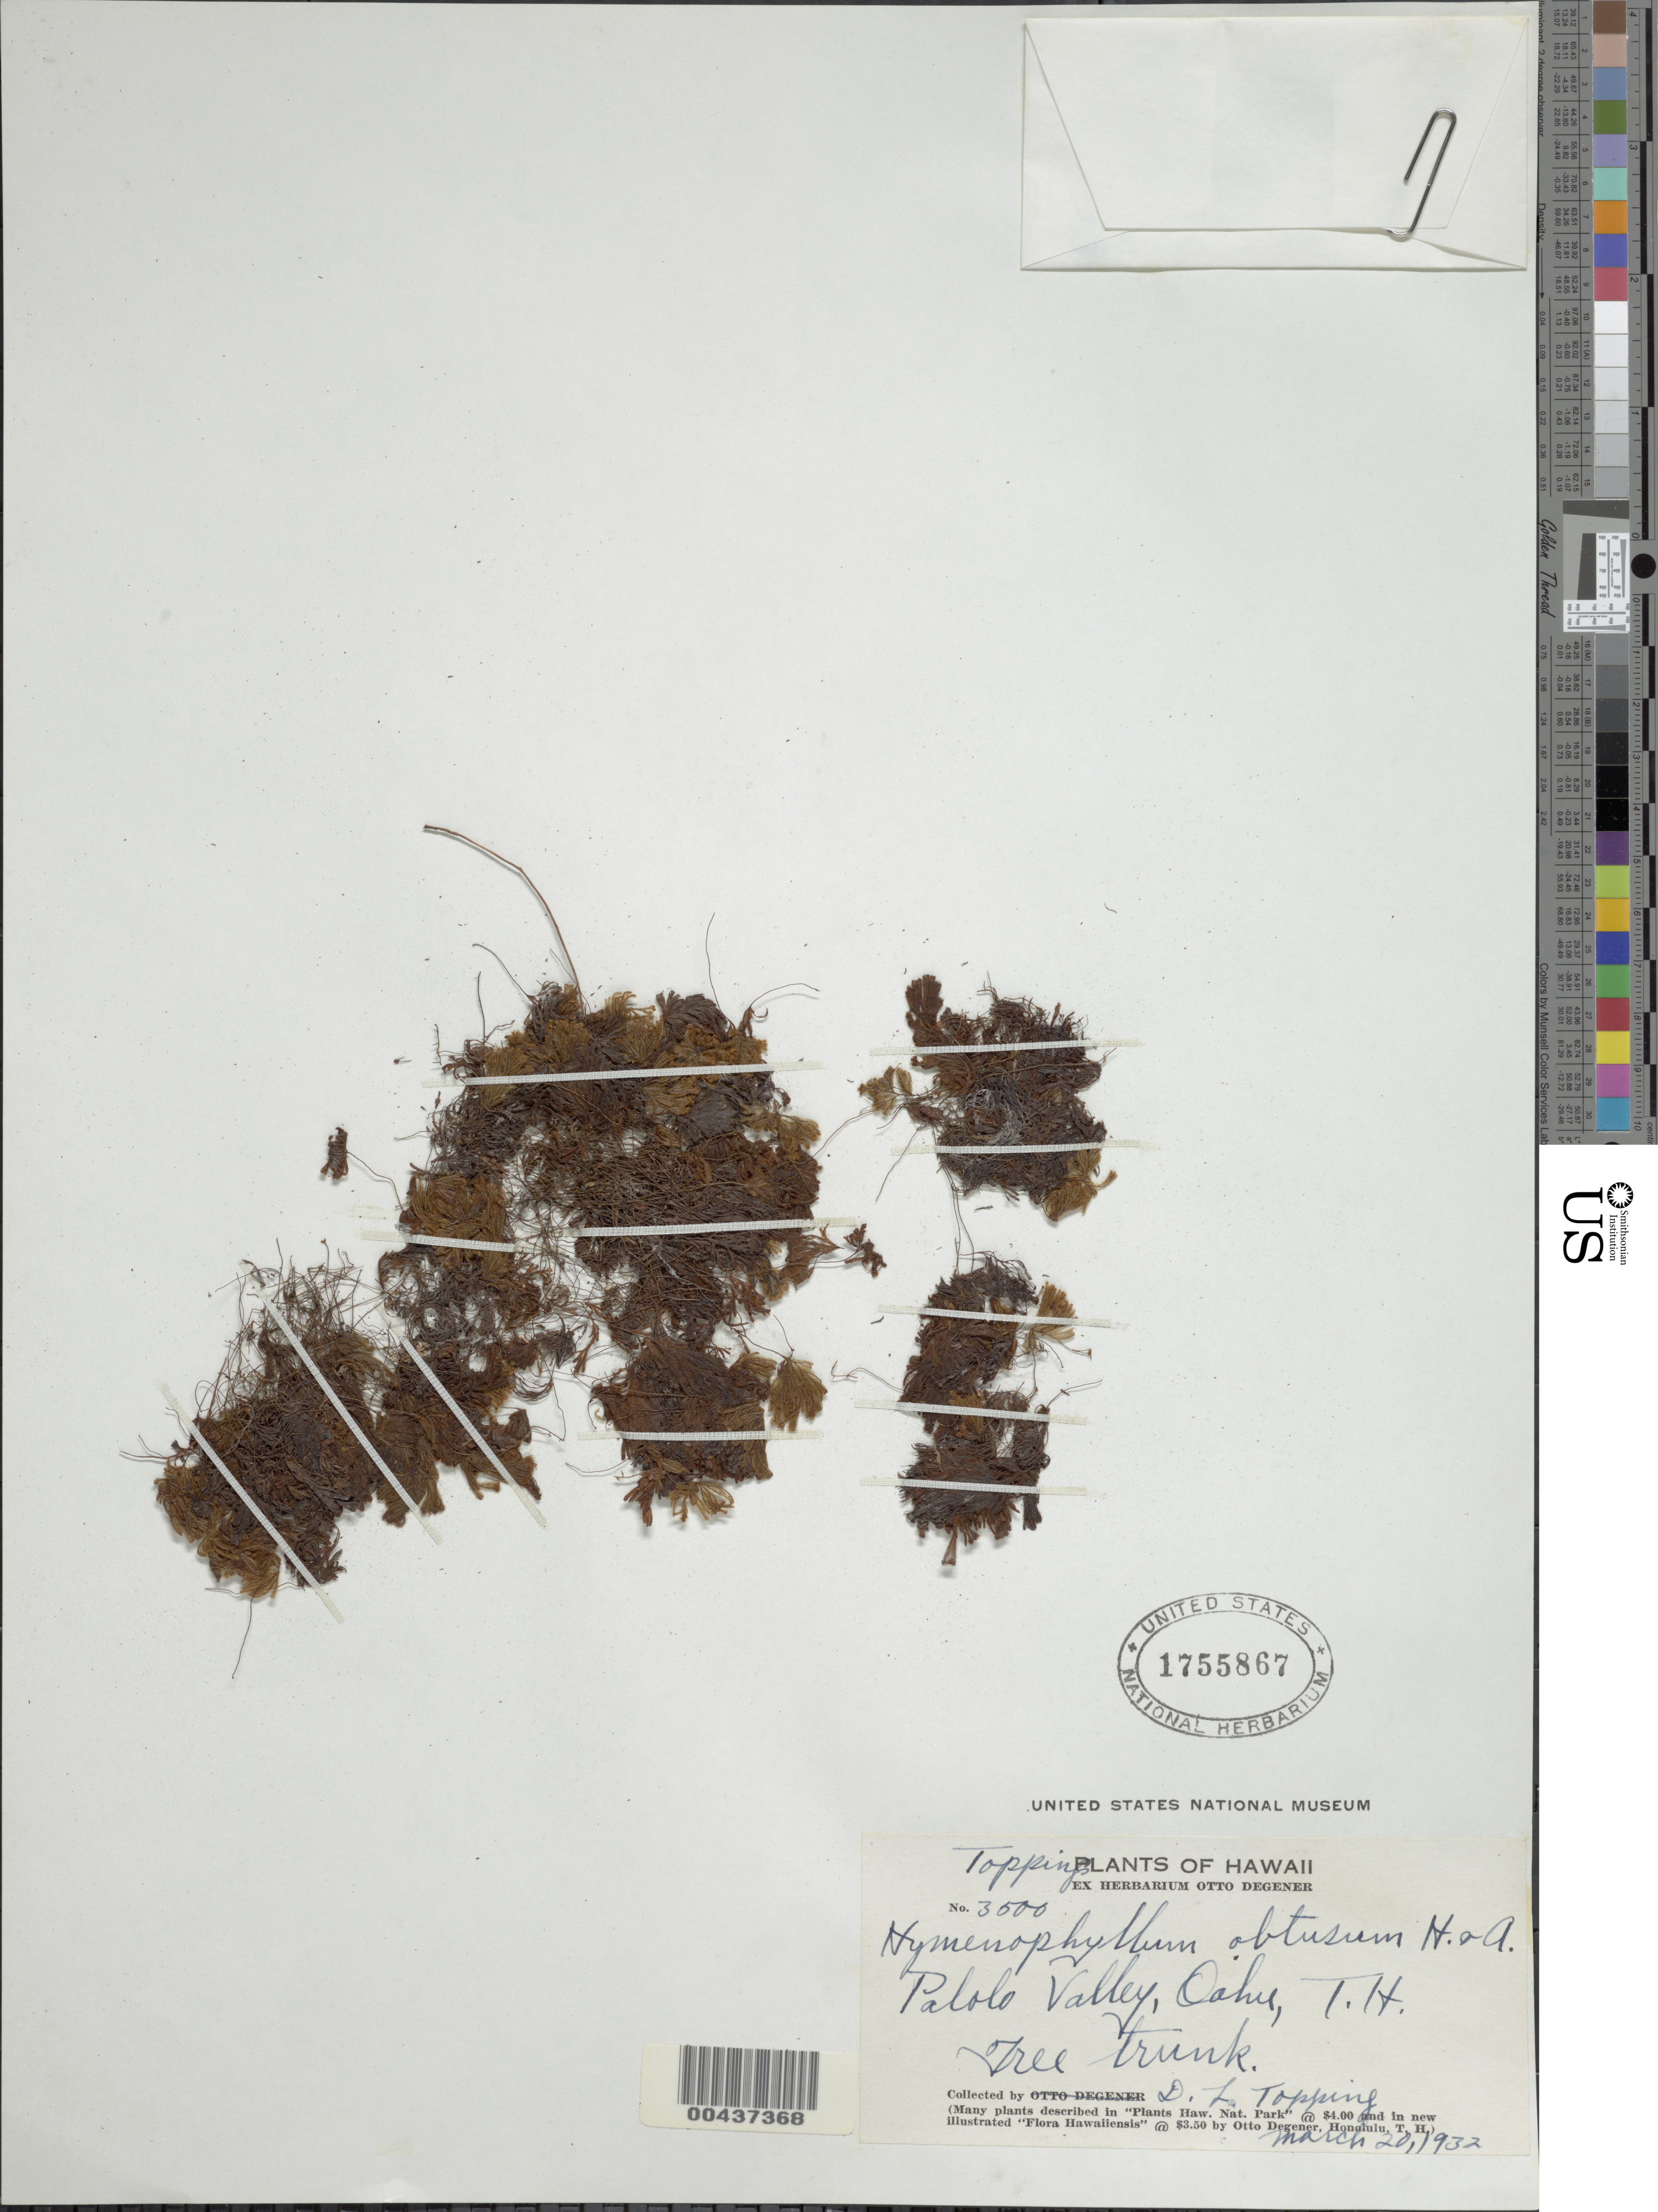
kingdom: Plantae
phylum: Tracheophyta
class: Polypodiopsida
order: Hymenophyllales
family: Hymenophyllaceae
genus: Hymenophyllum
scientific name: Hymenophyllum obtusum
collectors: D. L. Topping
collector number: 3500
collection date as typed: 20 Mar 1932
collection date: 1932-03-20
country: United States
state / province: Hawaii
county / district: Honolulu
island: Oahu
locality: Palolo Valley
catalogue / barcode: US 1755867